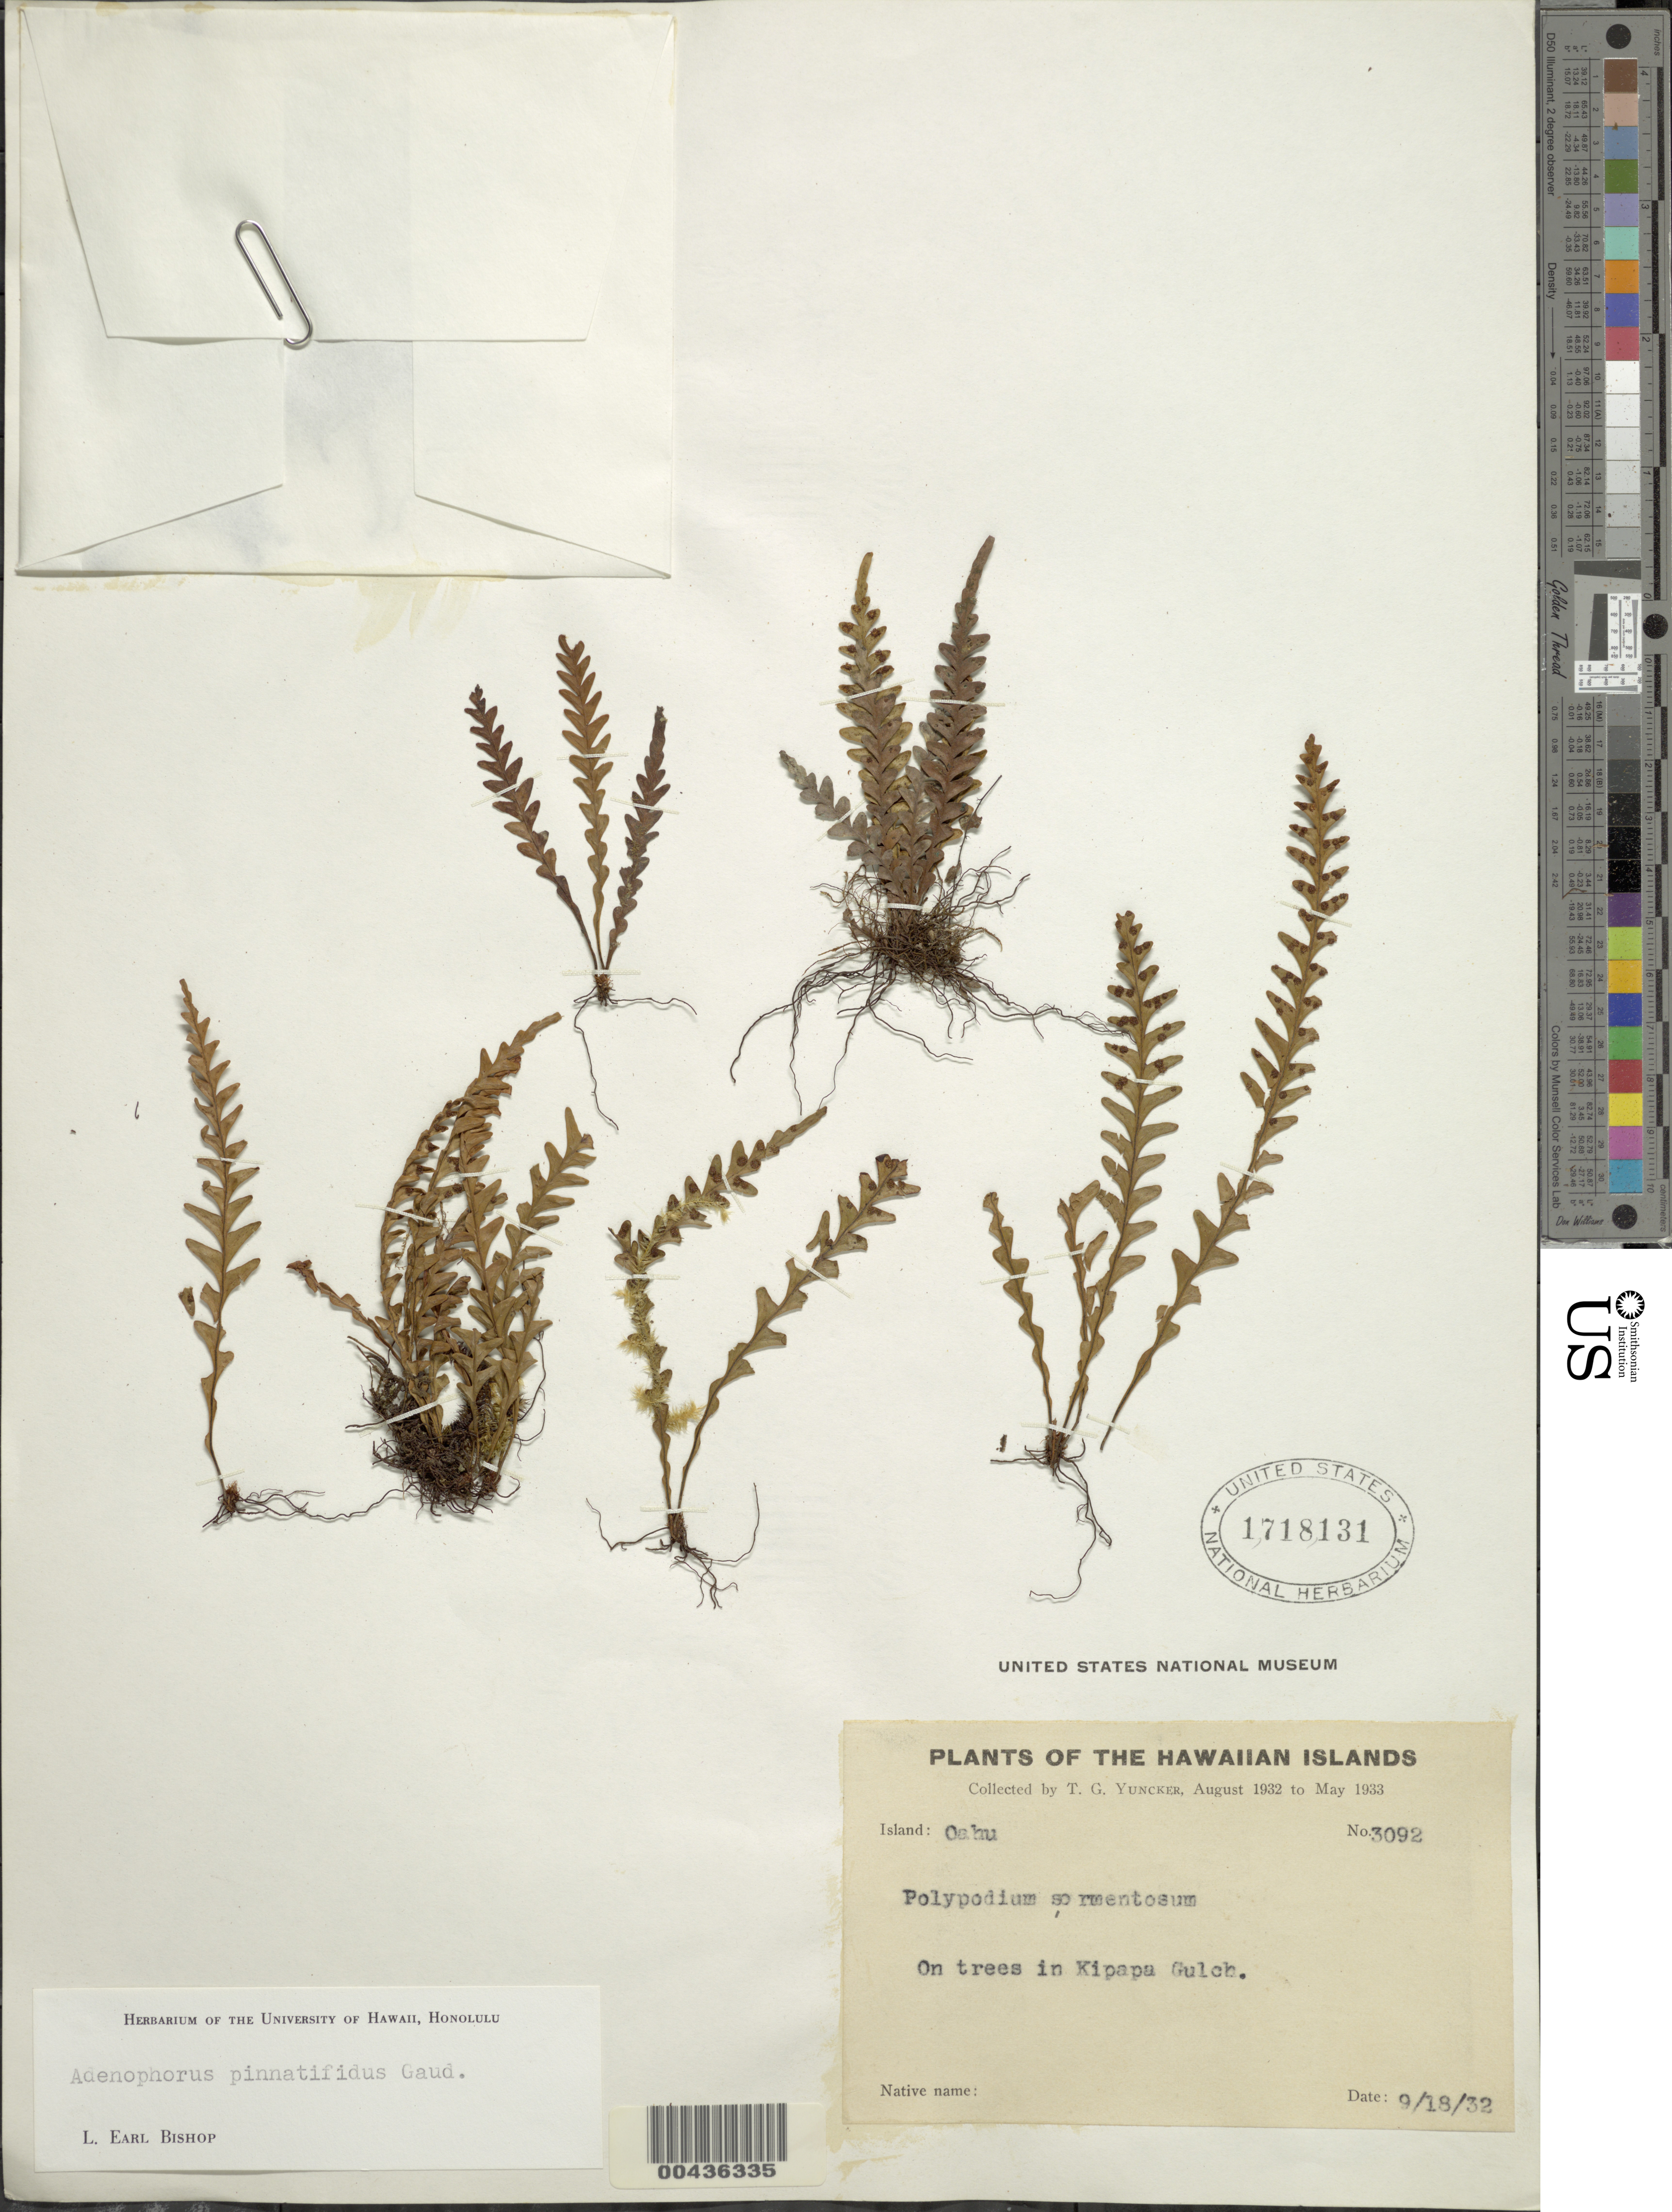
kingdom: Plantae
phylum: Tracheophyta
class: Polypodiopsida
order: Polypodiales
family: Polypodiaceae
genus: Adenophorus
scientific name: Adenophorus pinnatifidus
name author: Gaudich.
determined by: Bishop, L. E.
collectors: T. G. Yuncker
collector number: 3092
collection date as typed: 18 Sep 1932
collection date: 1932-09-18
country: United States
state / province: Hawaii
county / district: Honolulu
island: Oahu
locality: In Kipapa Gulch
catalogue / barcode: US 1718131